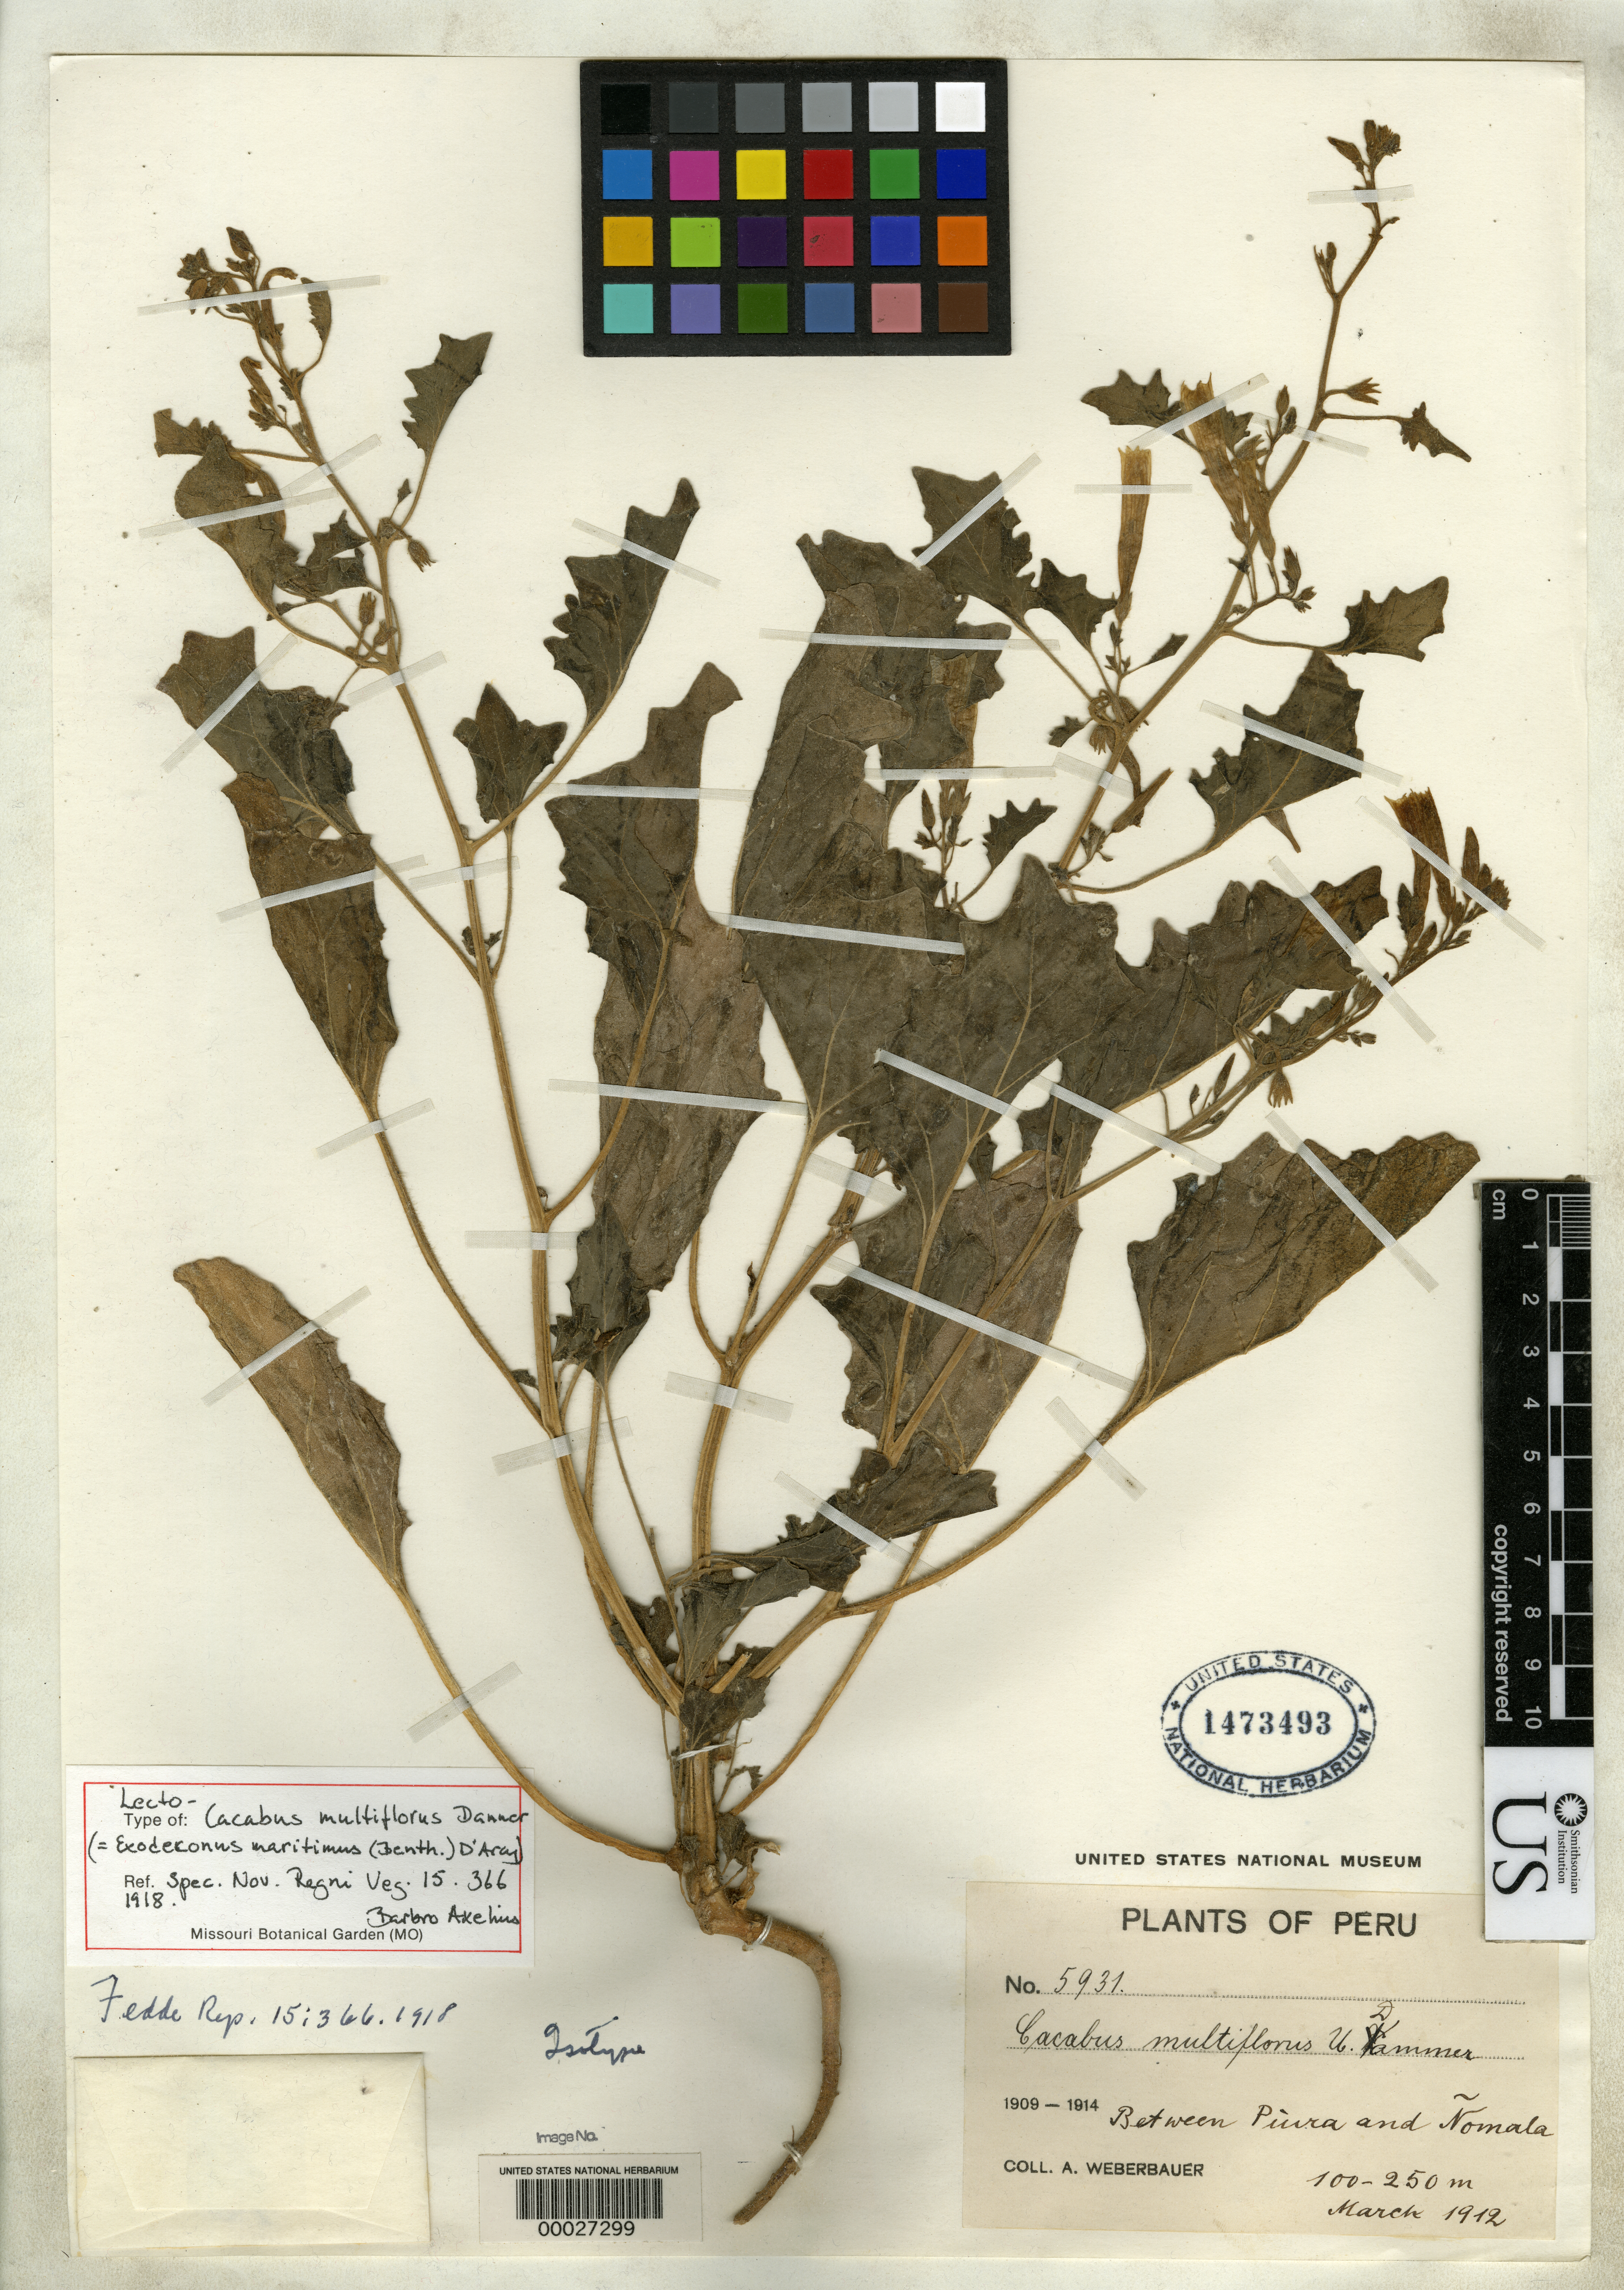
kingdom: Plantae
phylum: Tracheophyta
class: Magnoliopsida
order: Solanales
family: Solanaceae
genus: Cacabus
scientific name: Cacabus multiflorus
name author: Dammer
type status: Isotype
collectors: A. Weberbauer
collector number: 5931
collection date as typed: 23 Mar 1912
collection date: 1912-03-23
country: Peru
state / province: Piura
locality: Between Piura & Nomala.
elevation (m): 100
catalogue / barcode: US 1473493